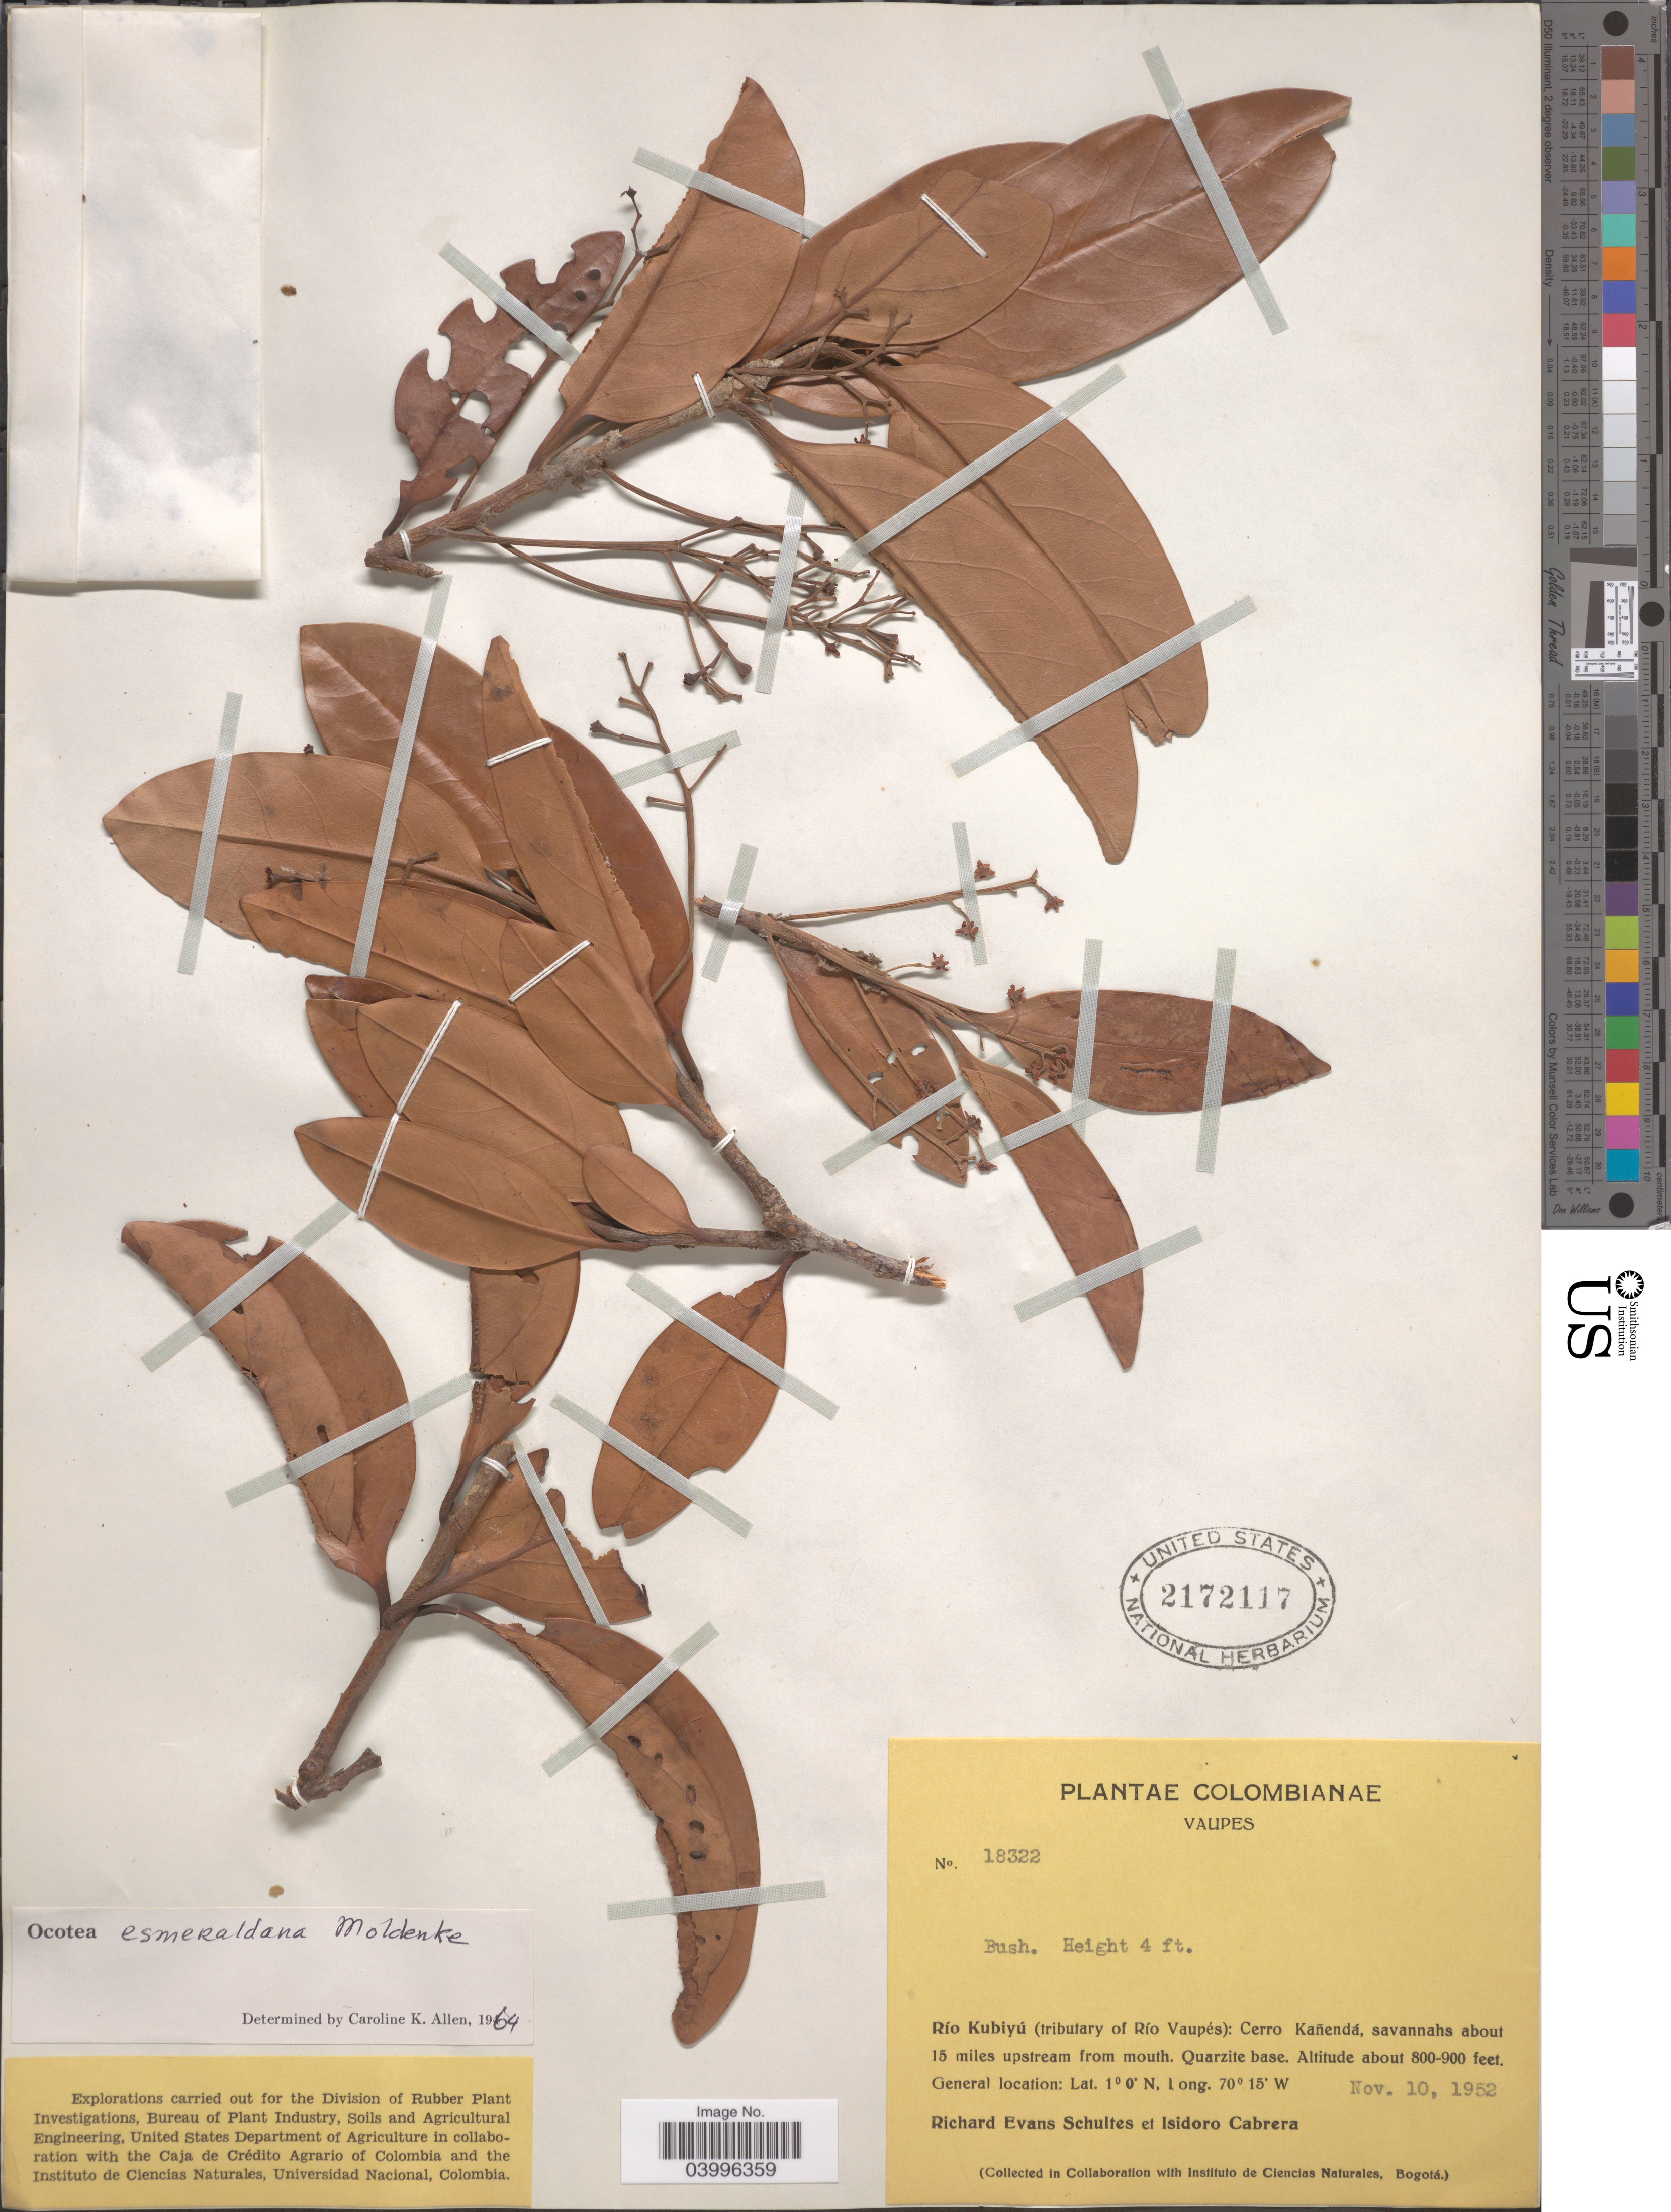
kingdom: Plantae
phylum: Tracheophyta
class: Magnoliopsida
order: Laurales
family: Lauraceae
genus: Ocotea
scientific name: Ocotea esmeraldana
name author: Moldenke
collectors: R. E. Schultes & I. Cabrera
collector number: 18322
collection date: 1952-11-10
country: Colombia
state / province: Vaupés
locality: Río Kubiyú (tributary of Río Vaupés): Cerro Kañendá, savannahs about 15 miles upstream from mouth. Quarzite base.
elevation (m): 244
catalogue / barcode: US 2172117